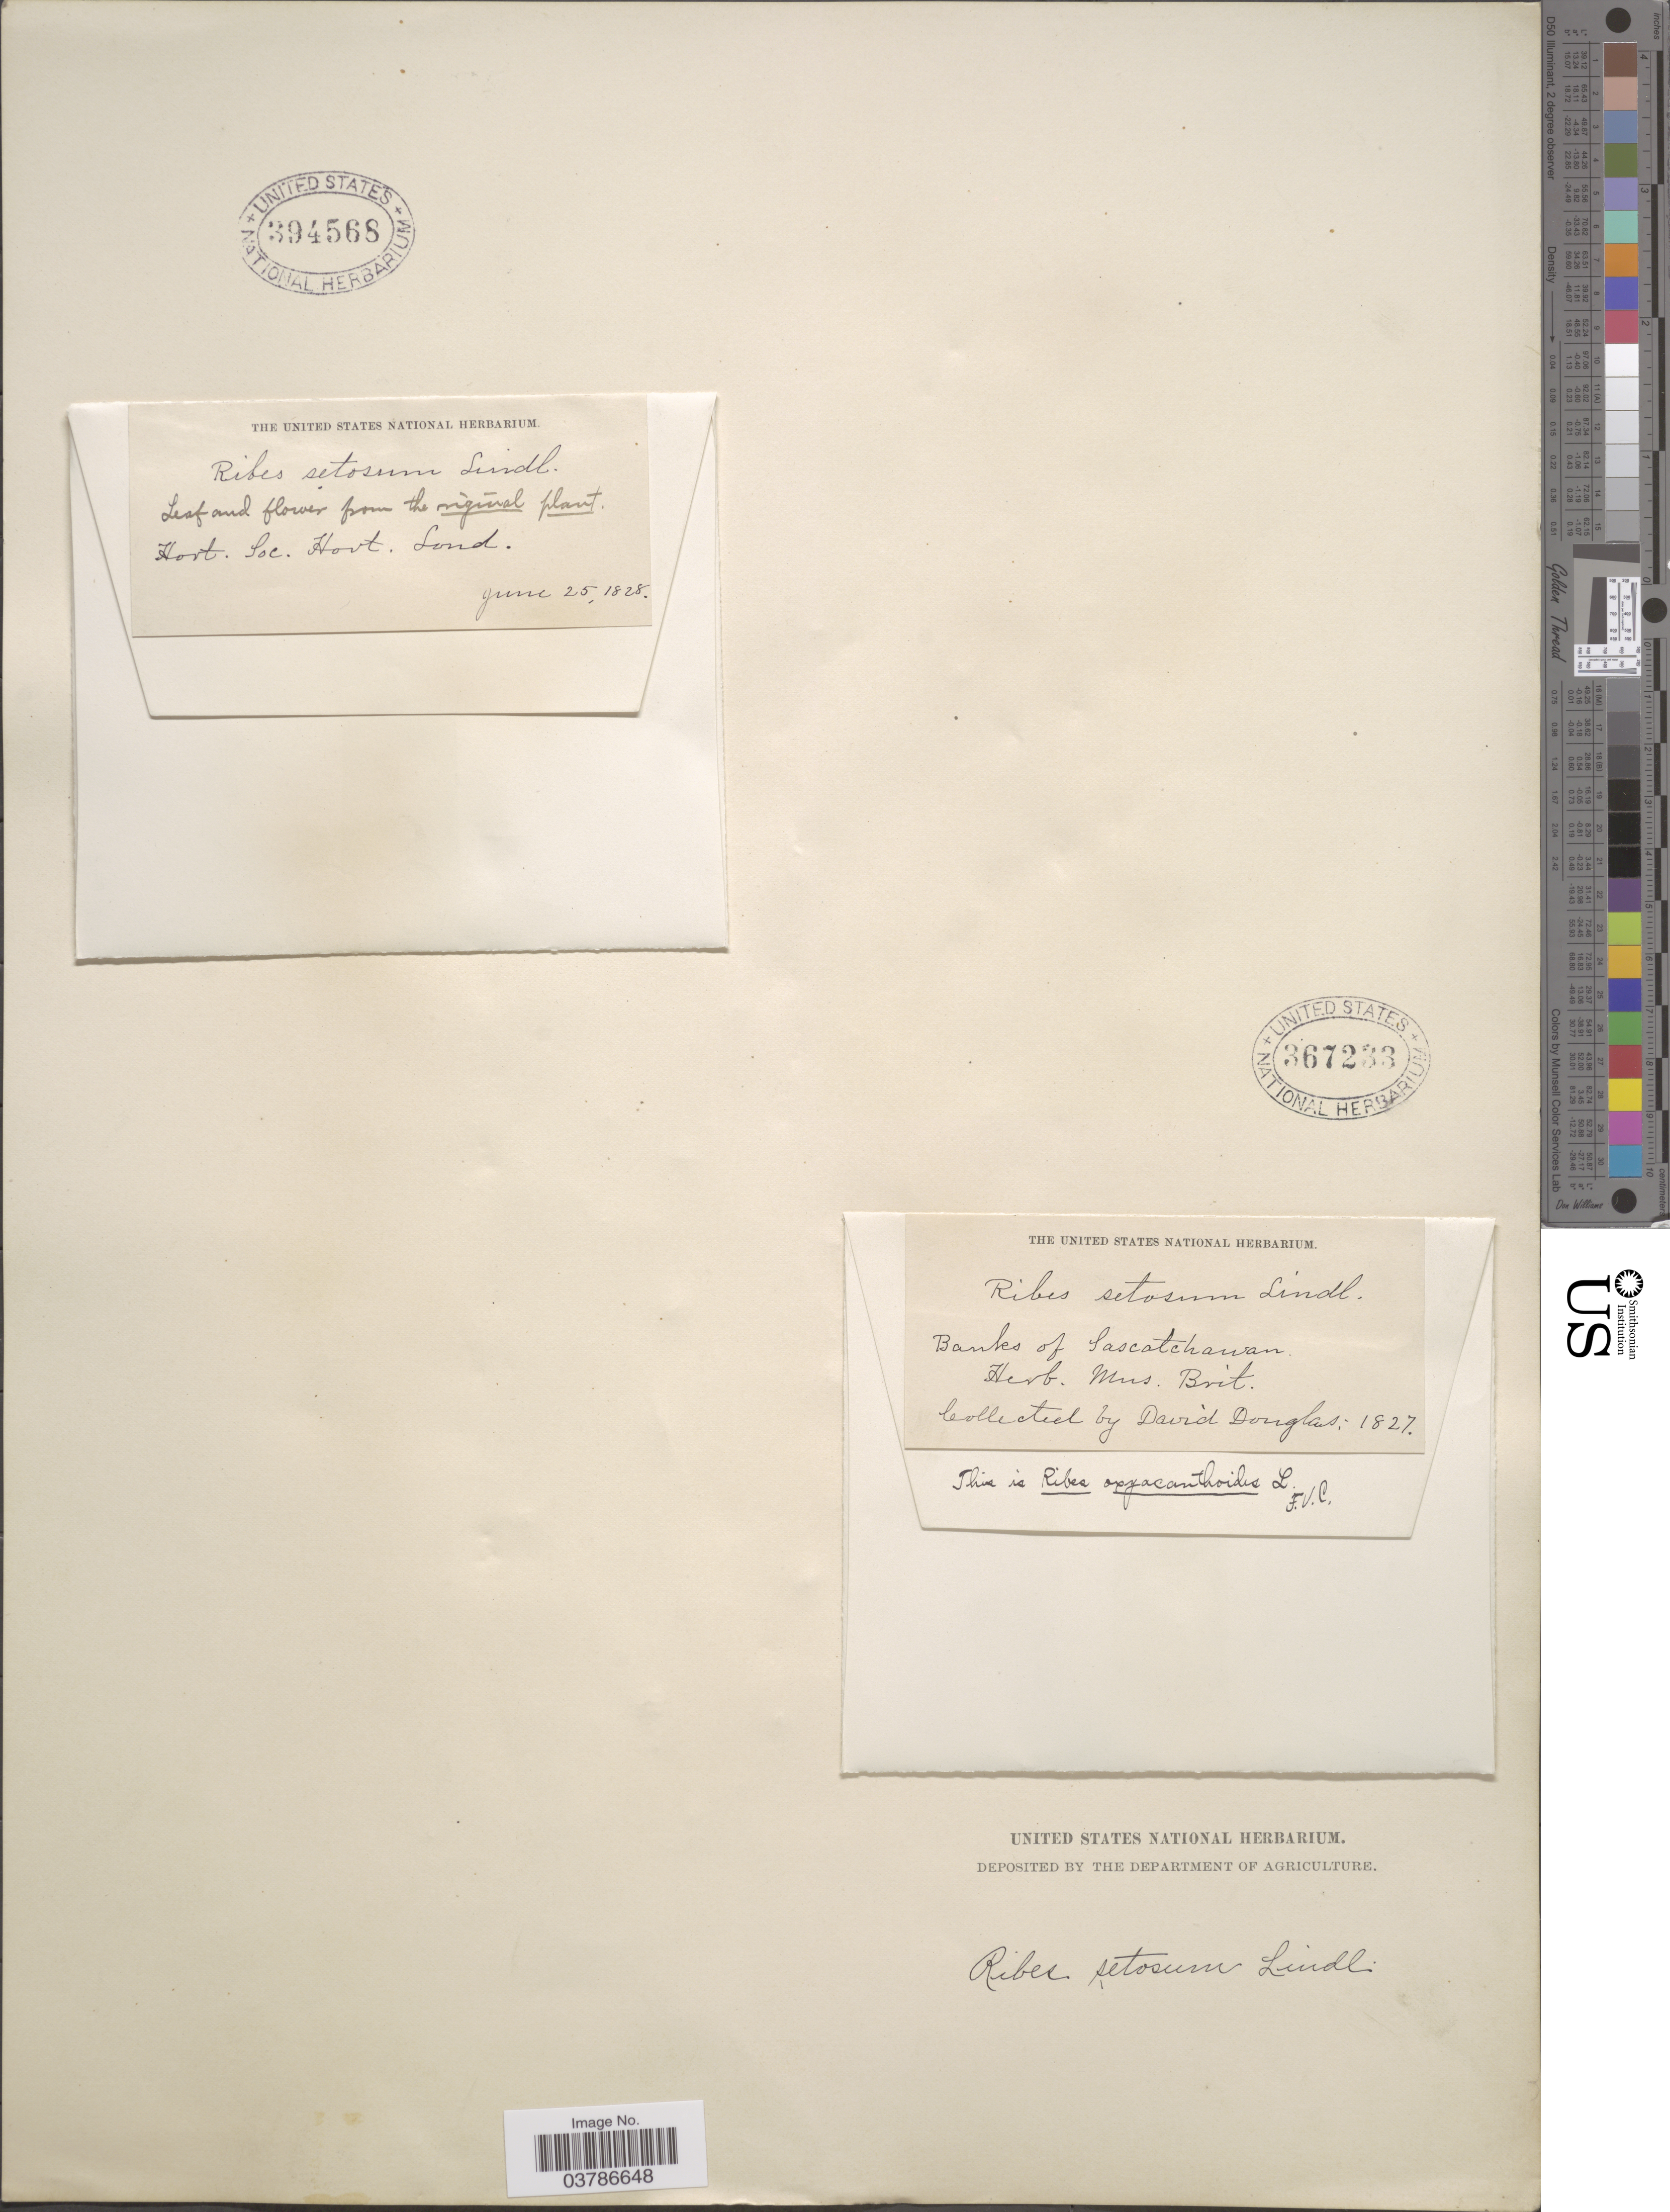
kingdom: Plantae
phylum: Tracheophyta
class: Magnoliopsida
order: Saxifragales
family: Grossulariaceae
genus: Ribes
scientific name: Ribes oxyacanthoides var. setosum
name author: (Lindl.) Dorn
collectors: D. Douglas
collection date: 1827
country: Canada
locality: Banks of Sascatchawan.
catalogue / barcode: US 367233